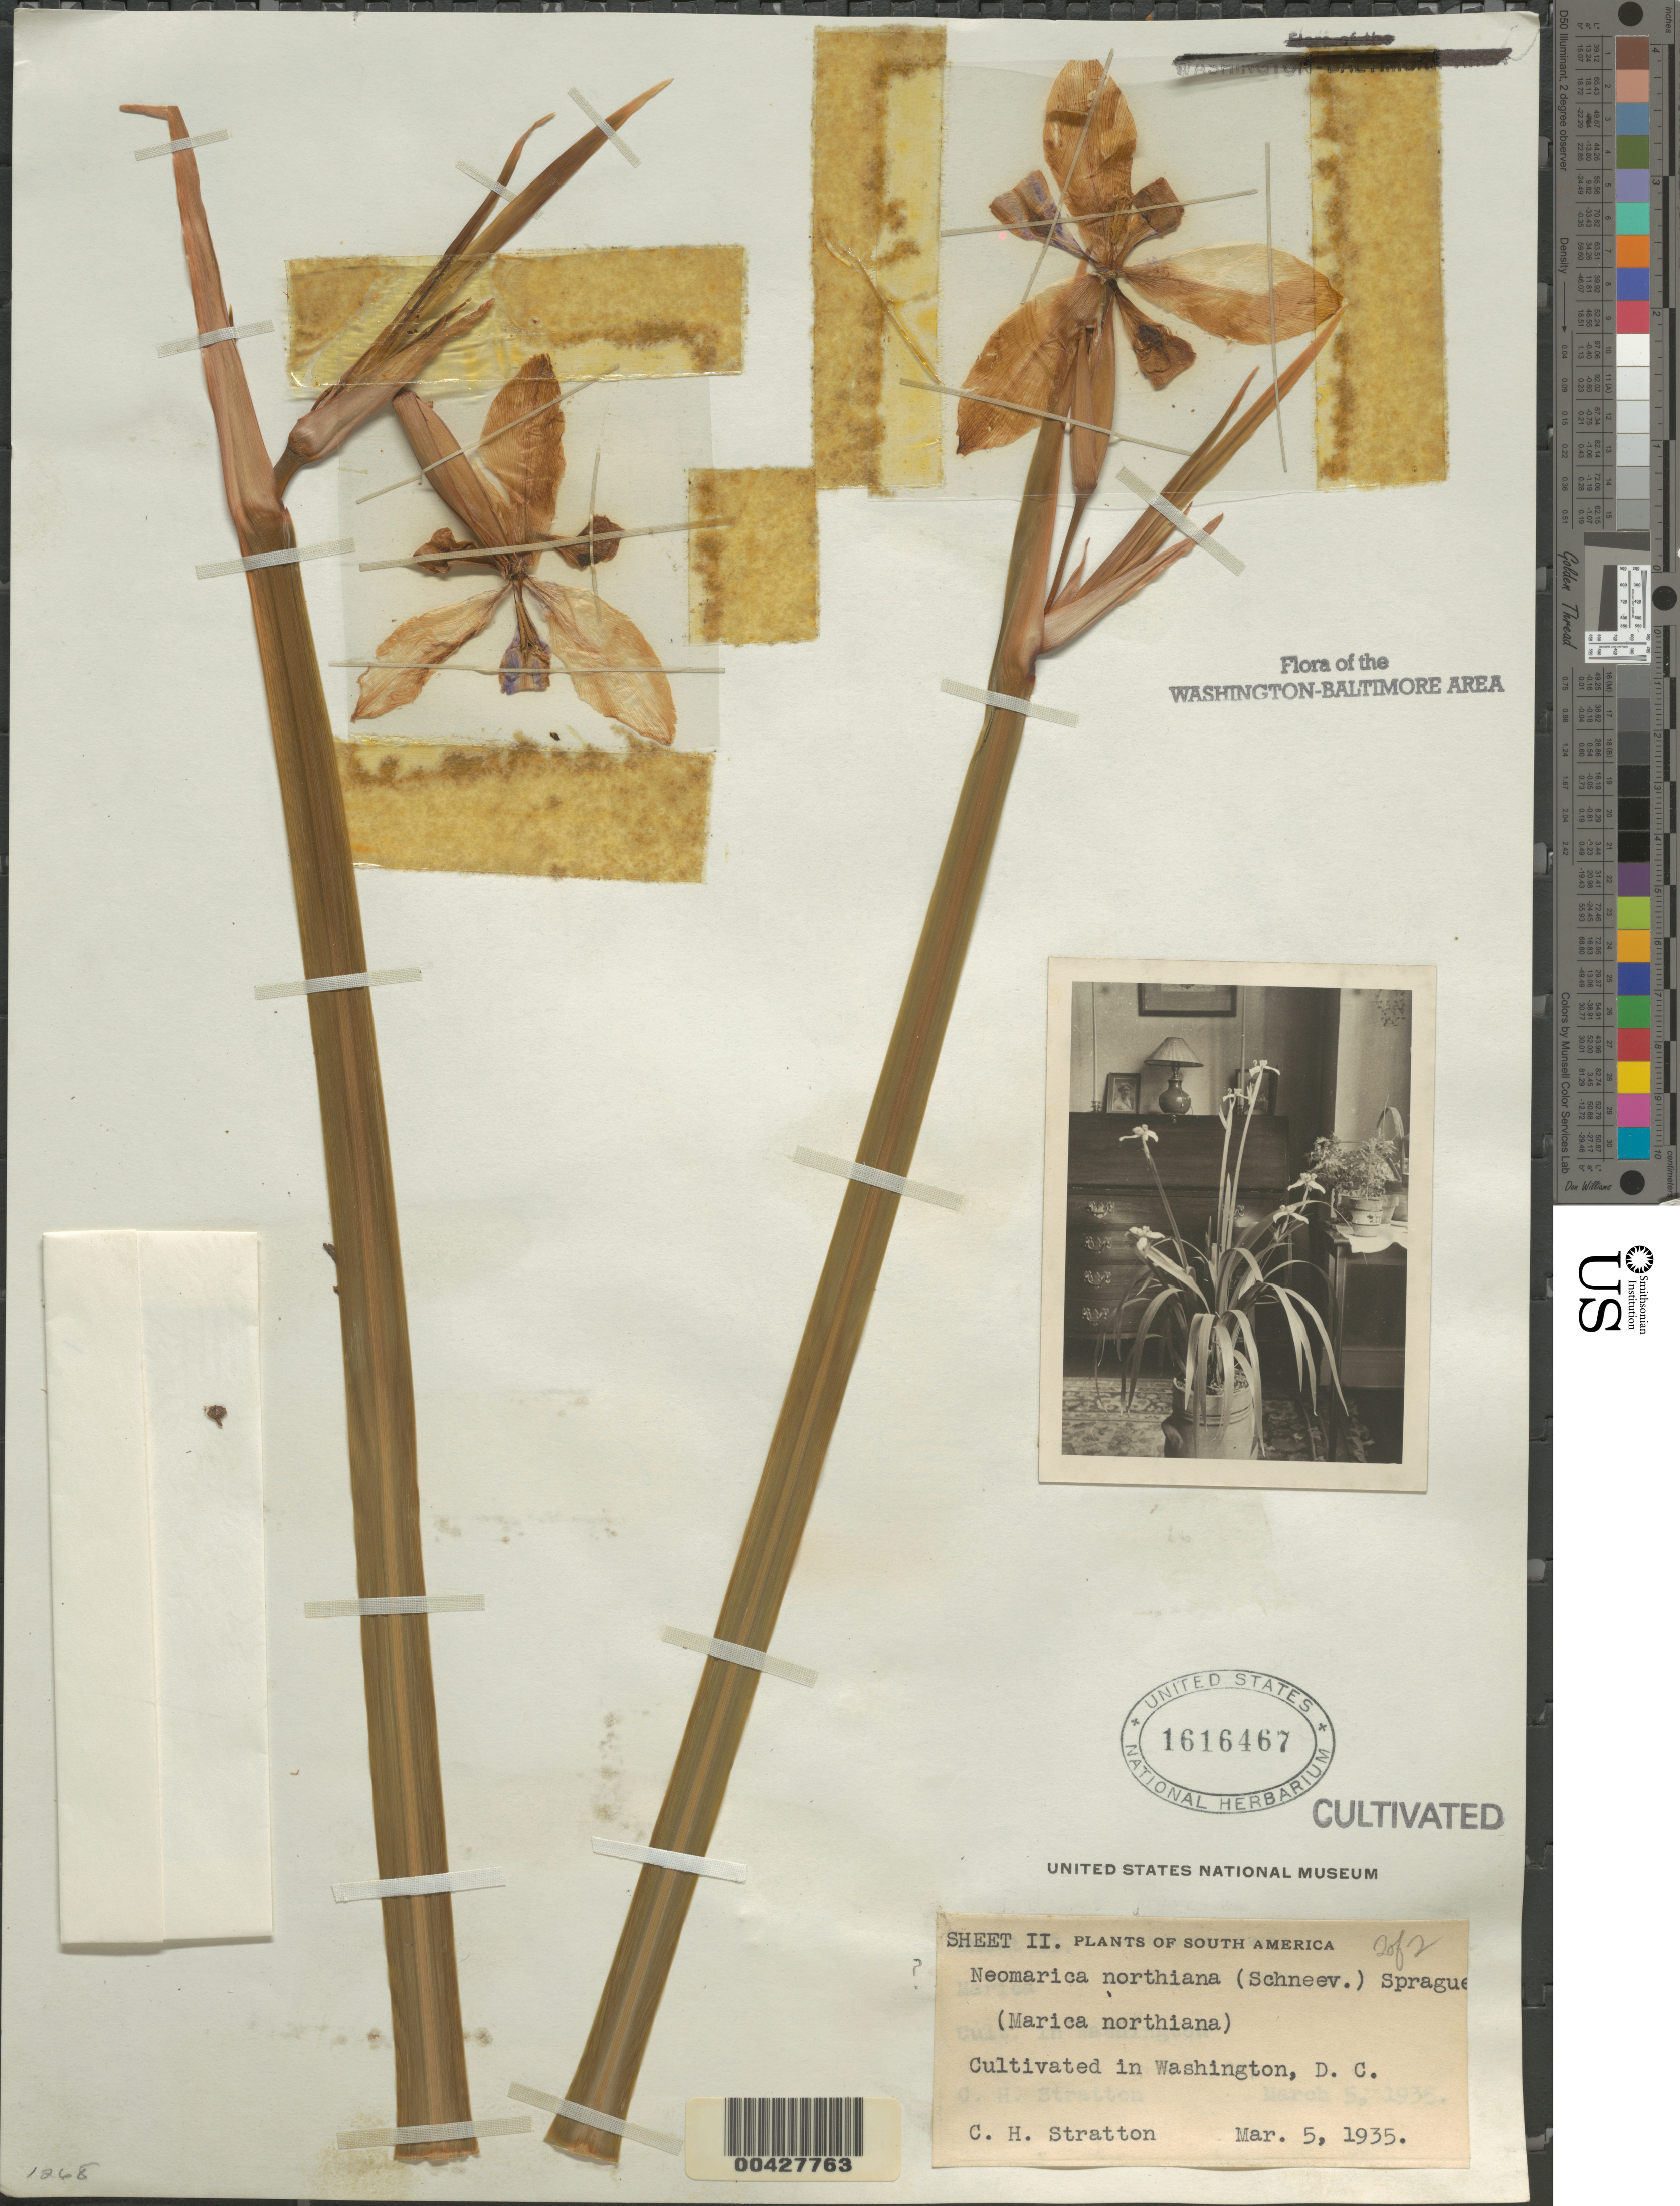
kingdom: Plantae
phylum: Tracheophyta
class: Liliopsida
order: Asparagales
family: Iridaceae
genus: Neomarica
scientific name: Neomarica northiana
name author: (Schneev.) Sprague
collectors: C. Stratton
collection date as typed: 05 Mar 1935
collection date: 1935-03-05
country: United States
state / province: District of Columbia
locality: Washington D.C.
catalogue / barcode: US 1616467